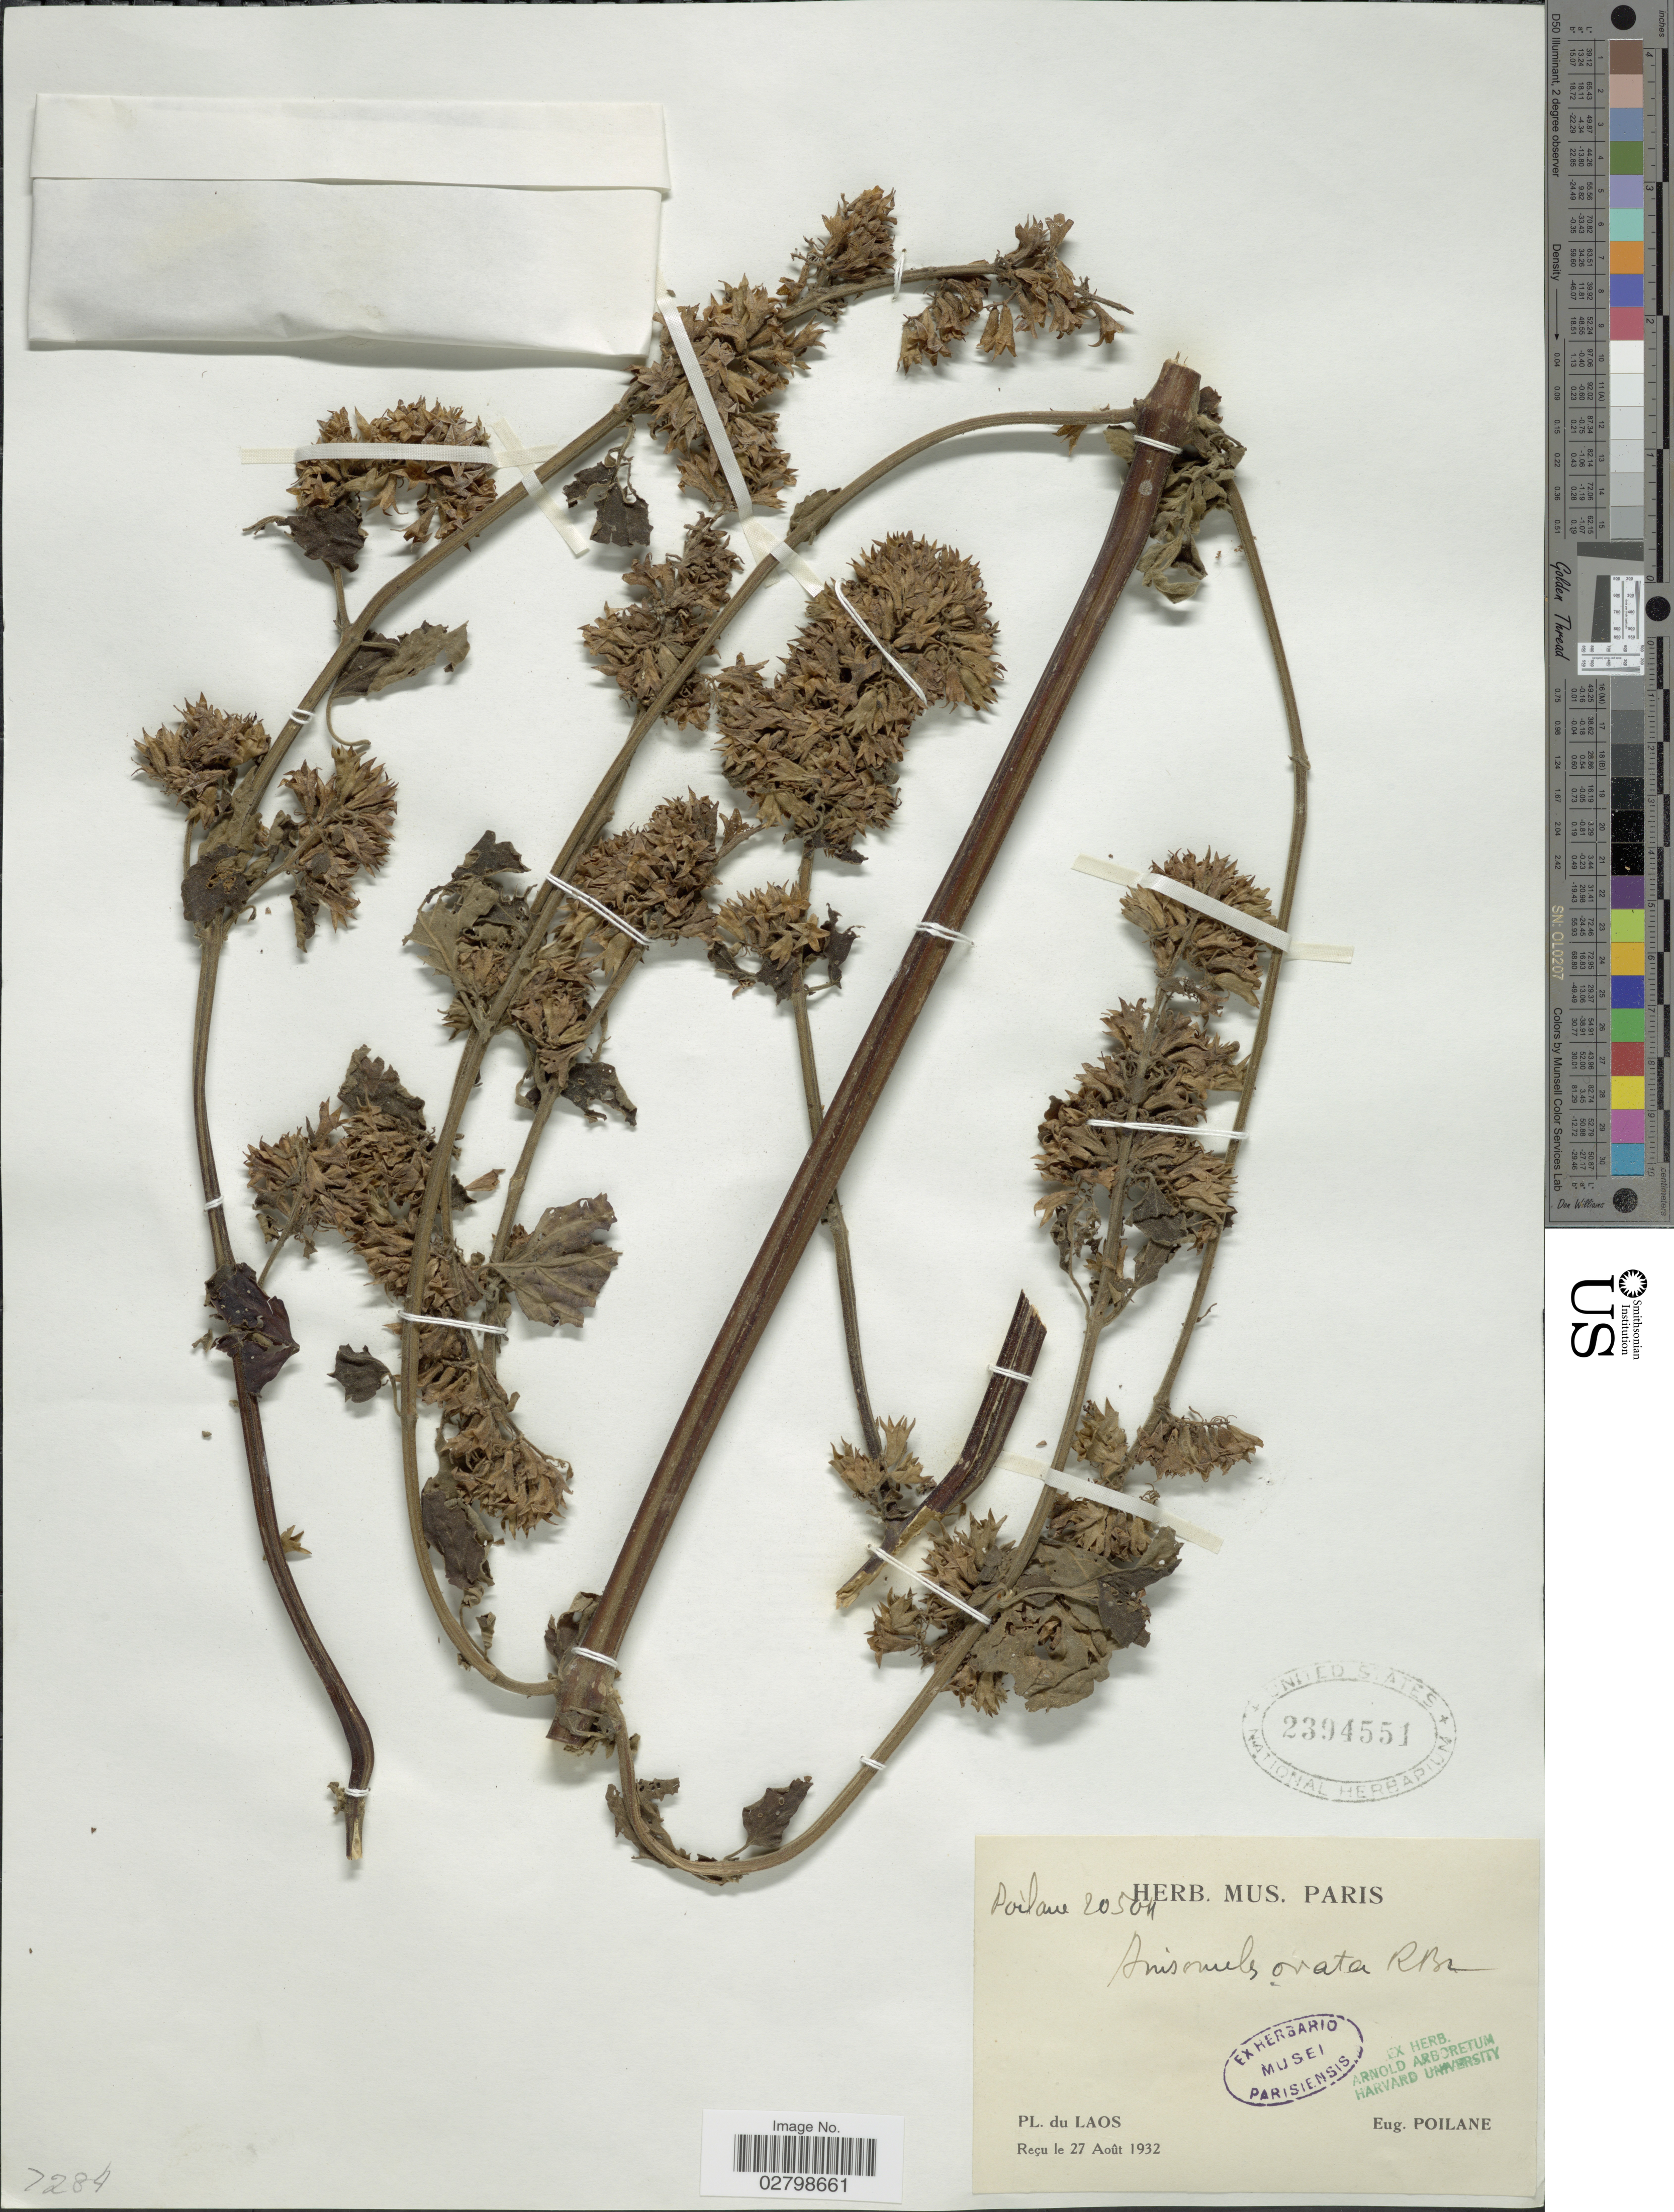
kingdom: Plantae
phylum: Tracheophyta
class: Magnoliopsida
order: Lamiales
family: Lamiaceae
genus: Anisomeles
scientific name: Anisomeles indica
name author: (L.) Kuntze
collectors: E. Poilane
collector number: Poilane20504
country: Laos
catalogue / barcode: US 2394551